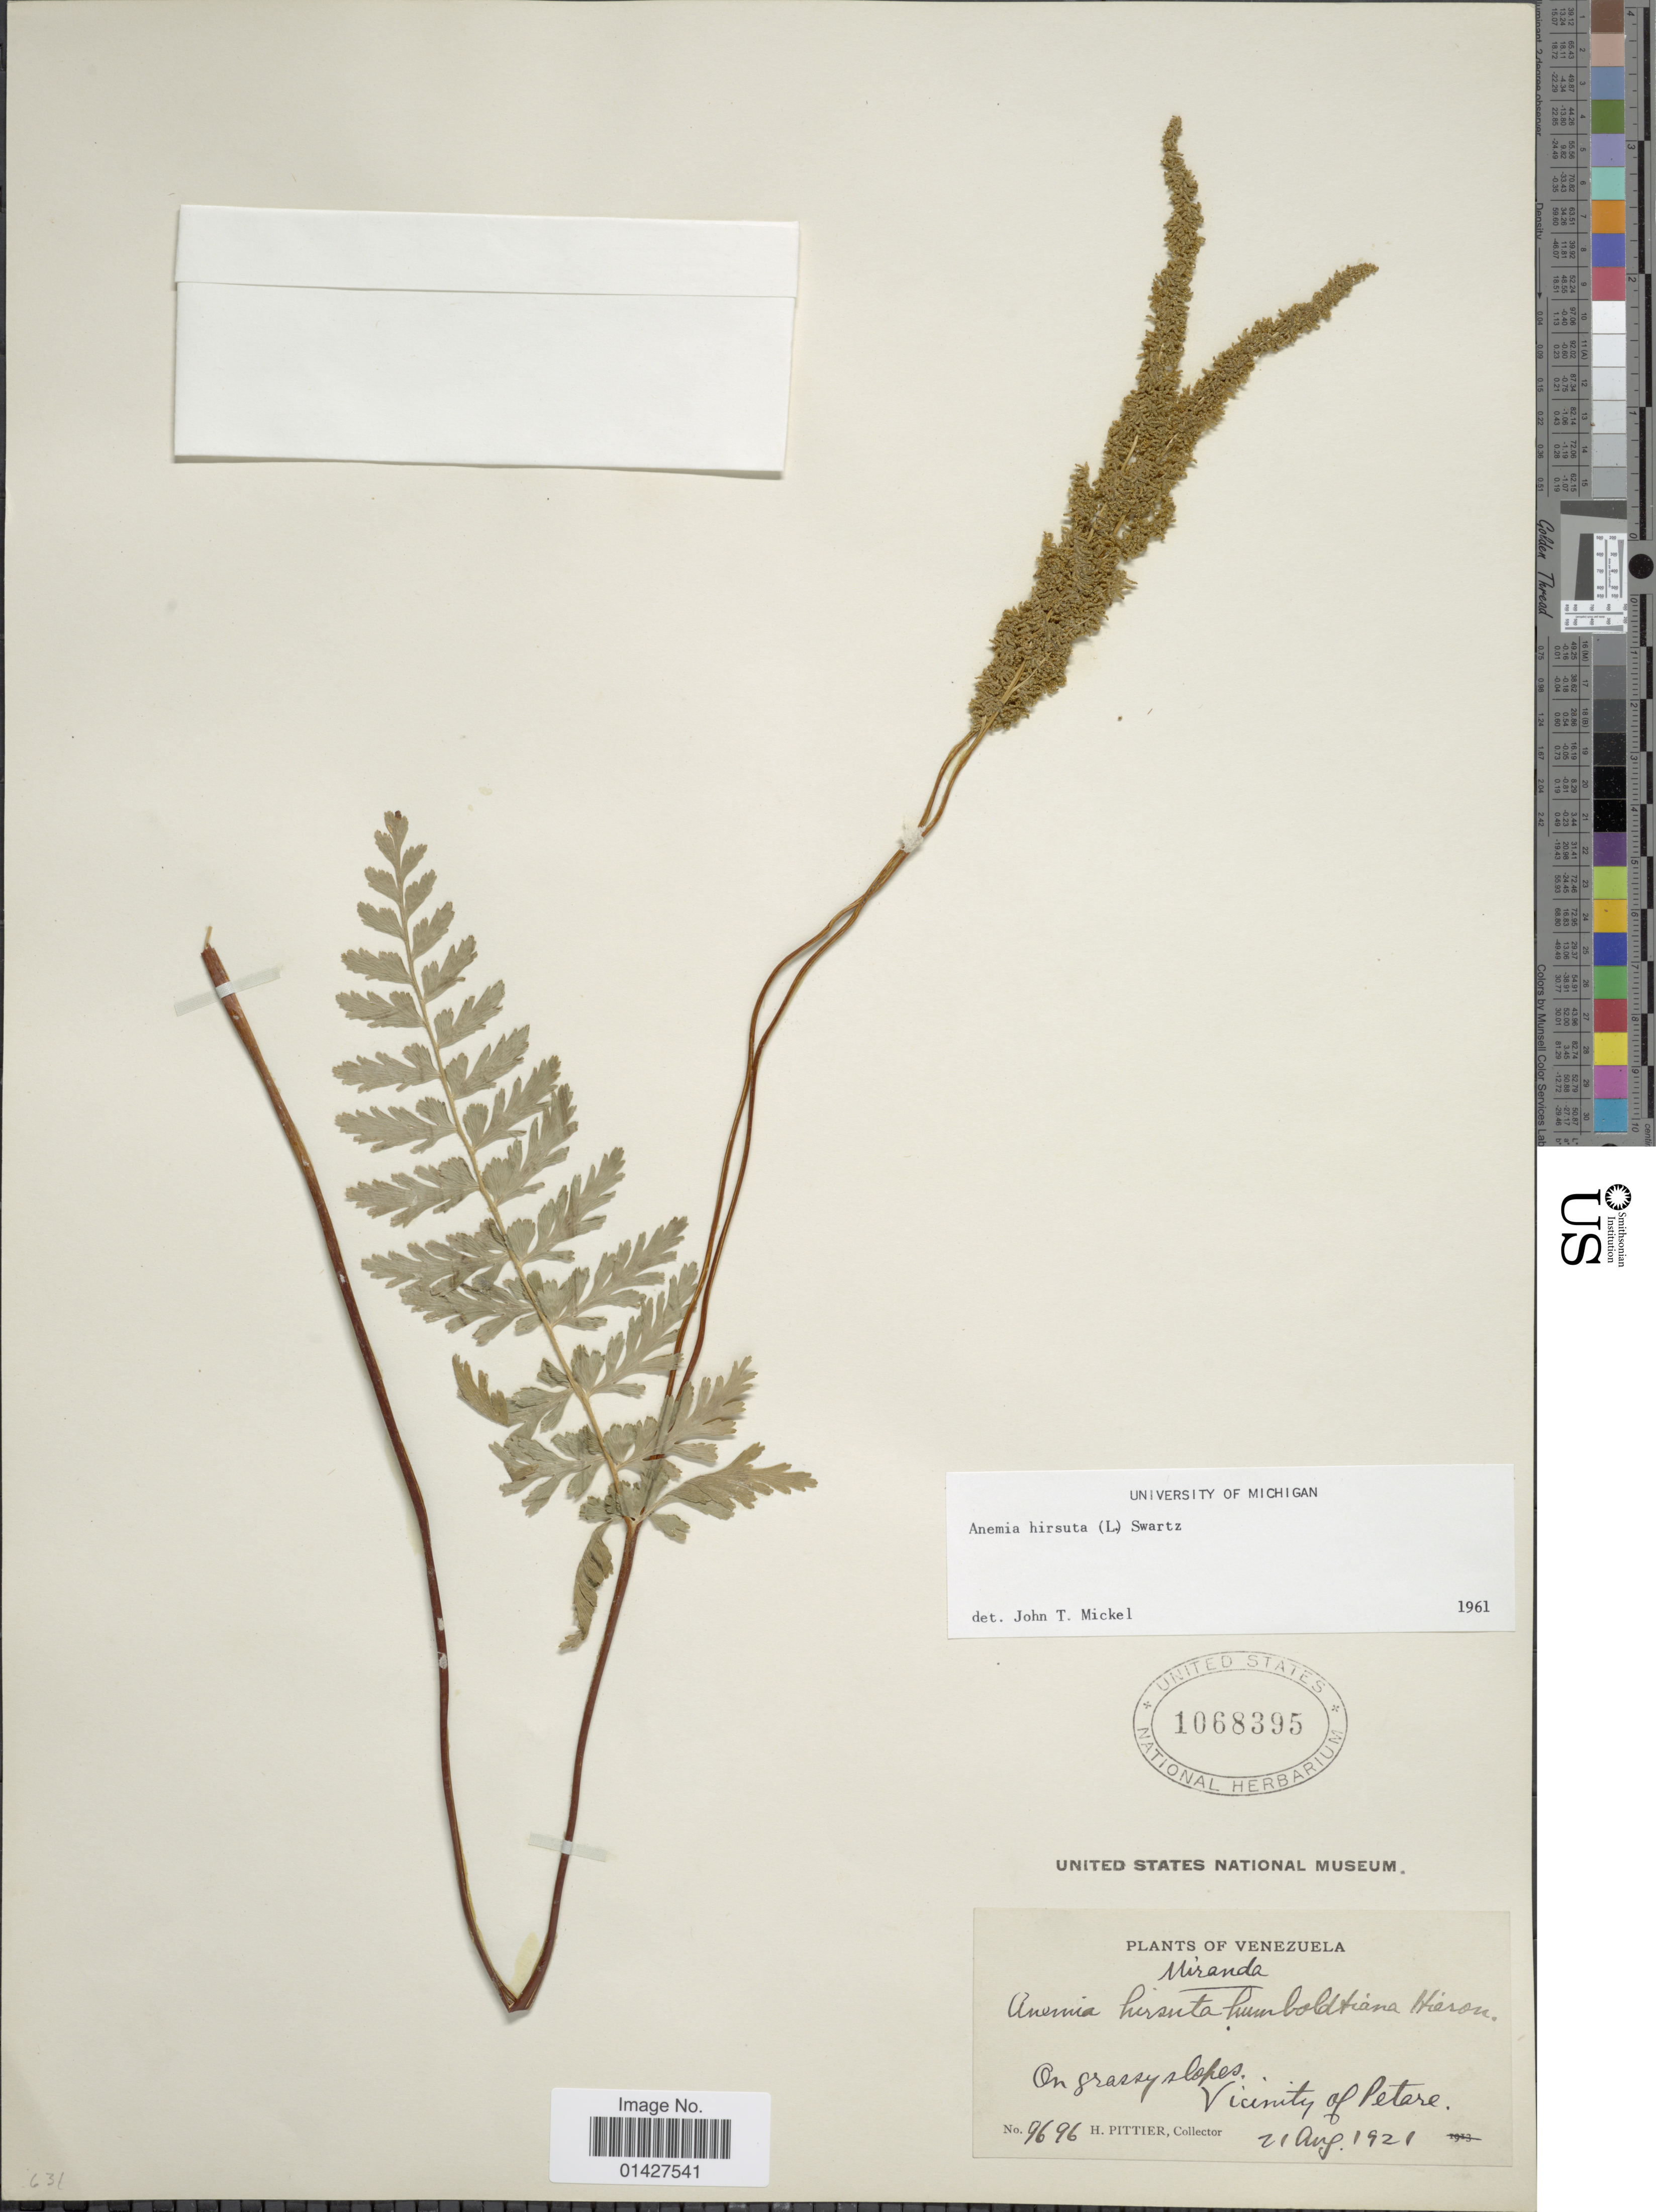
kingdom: Plantae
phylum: Tracheophyta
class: Polypodiopsida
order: Schizaeales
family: Anemiaceae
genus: Anemia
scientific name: Anemia hirsuta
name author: (L.) Sw.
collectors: H. F. Pittier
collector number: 9696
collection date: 1921-08-21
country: Venezuela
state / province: Miranda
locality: Vicinity of Petare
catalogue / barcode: US 1068395